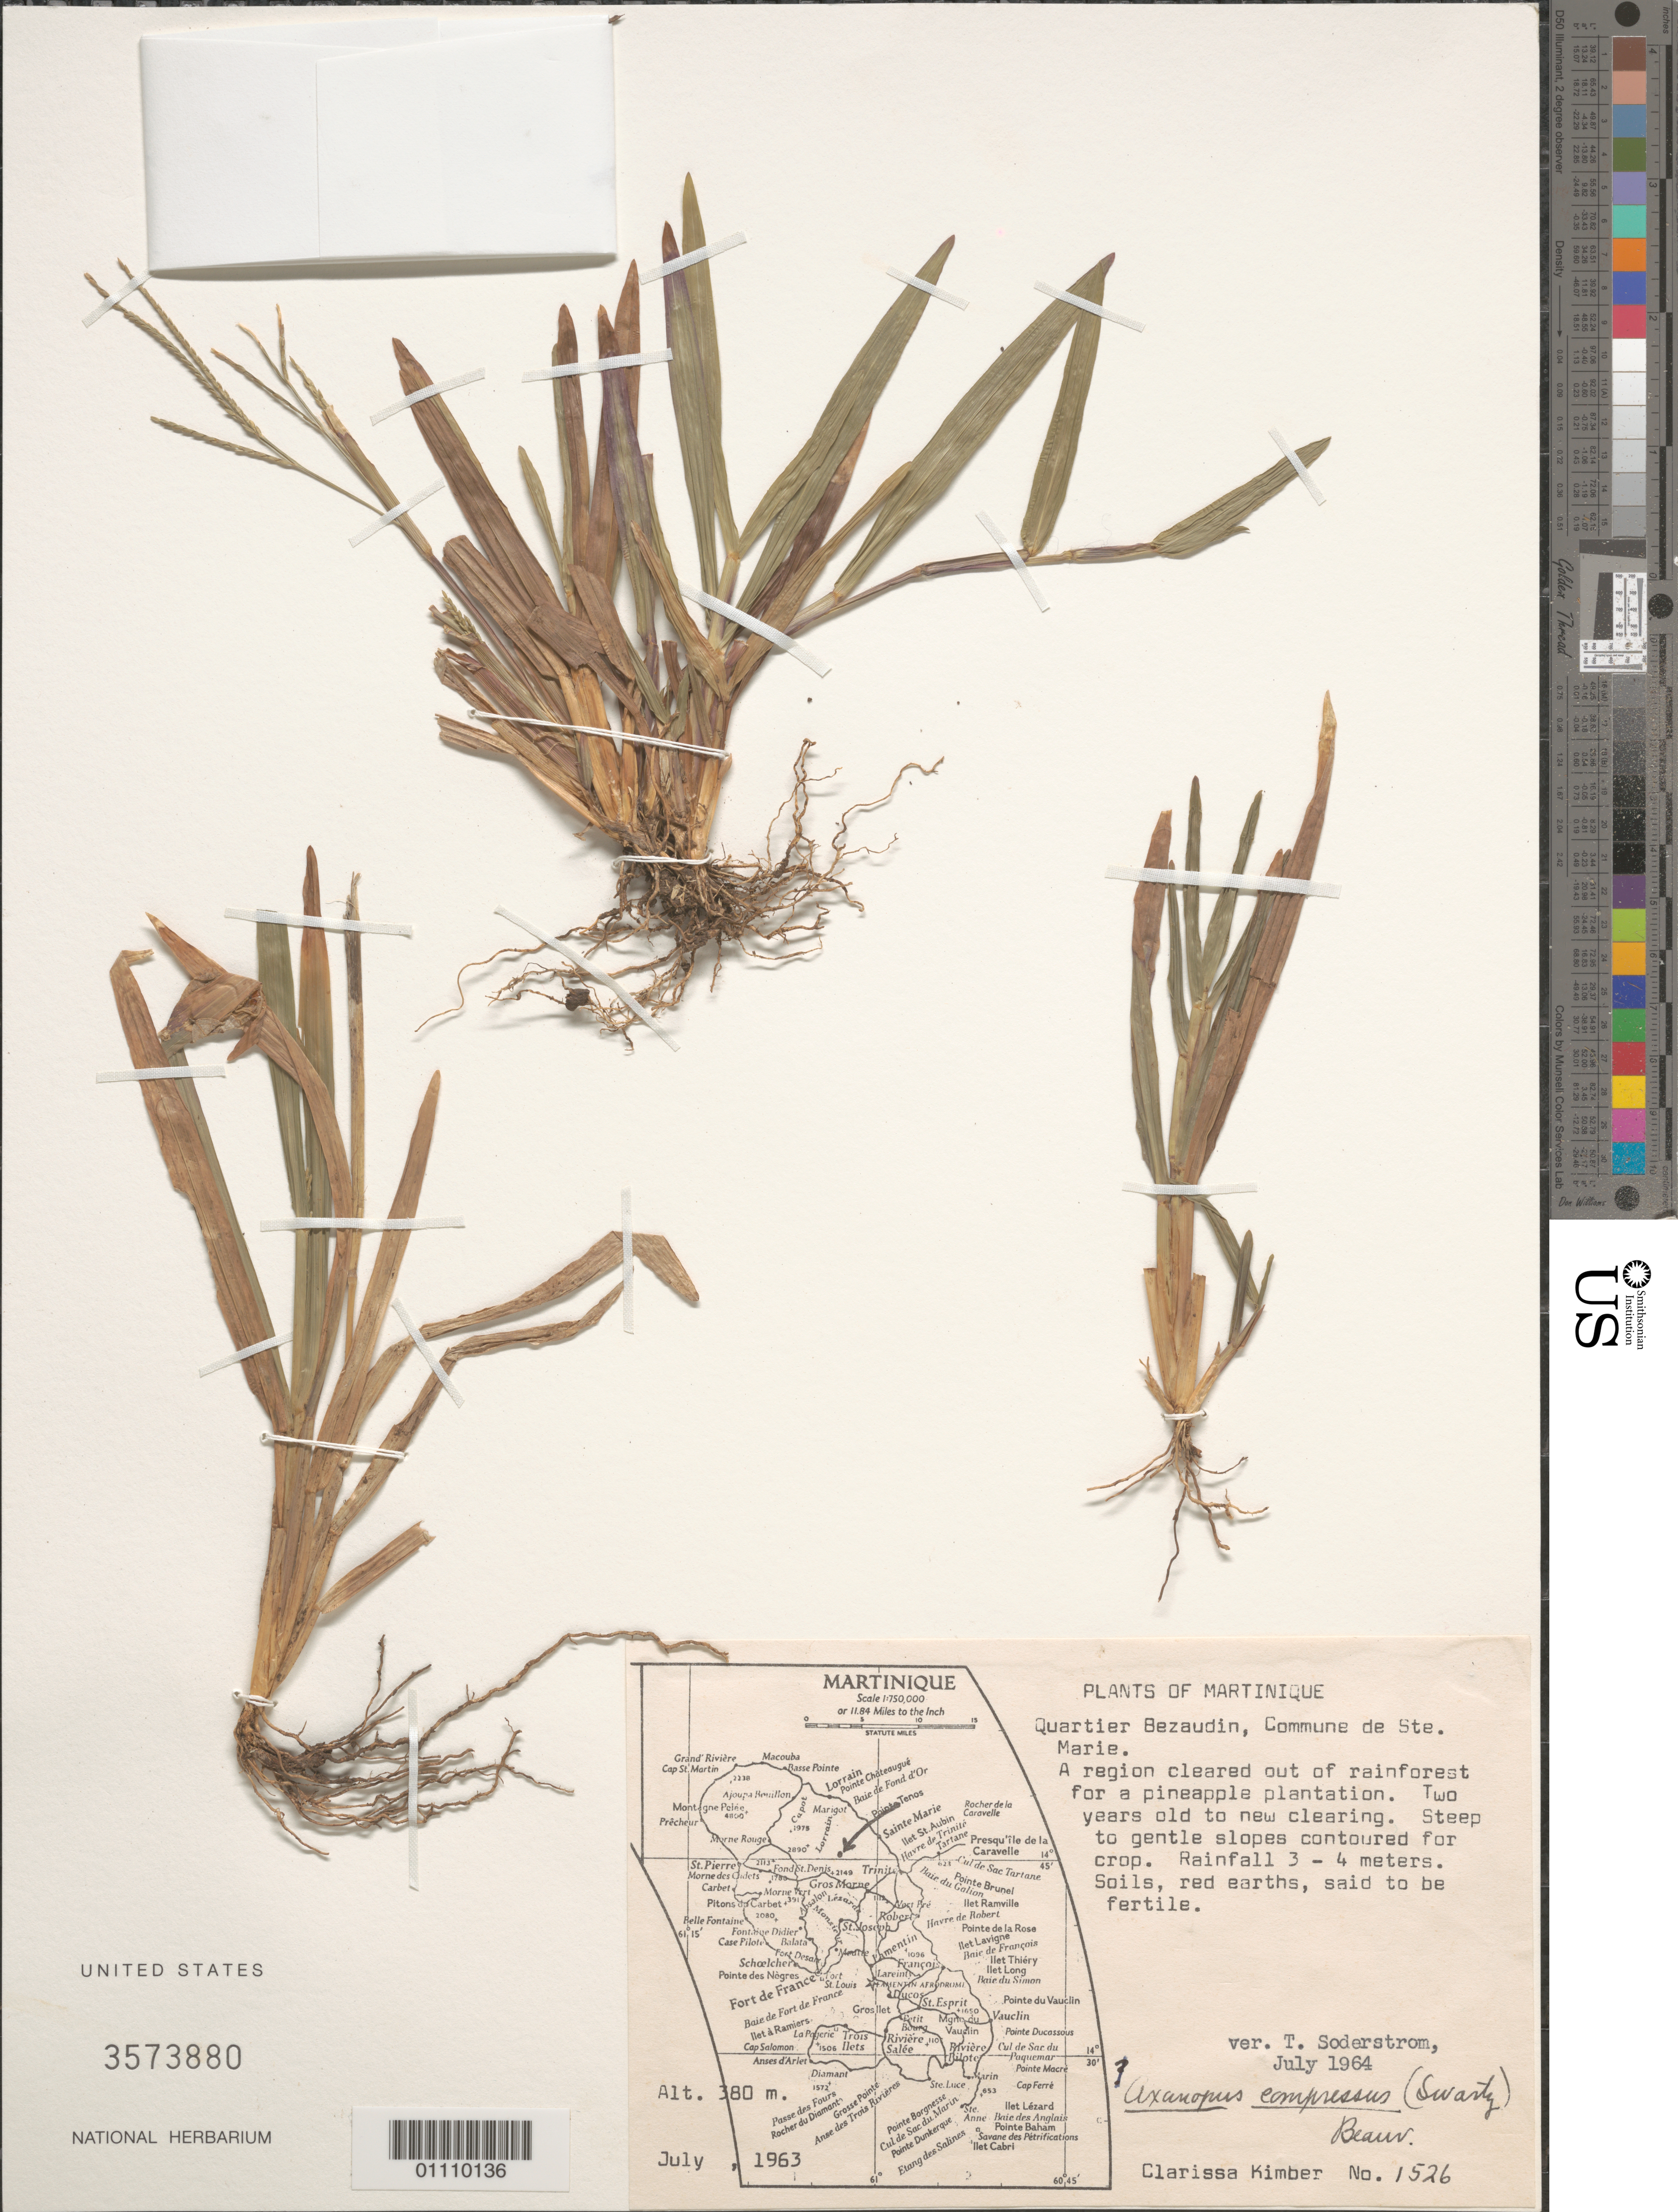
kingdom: Plantae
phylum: Tracheophyta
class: Liliopsida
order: Poales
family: Poaceae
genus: Axonopus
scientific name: Axonopus compressus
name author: (Sw.) P. Beauv.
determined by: Soderstrom, T. R.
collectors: C. Kimber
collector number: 1526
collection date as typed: Jul 1963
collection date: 1963-07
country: Martinique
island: Martinique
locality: Quartier Bezaudin, Commune de Ste. Marie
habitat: A region cleared out of rainforest for a pineapple plantation. Two year old to new clearing. Steep to gentle slopes contoured for crop. Rainfall 3-4 m. Soils, red earths, said to be fertile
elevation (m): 380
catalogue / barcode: US 3573880